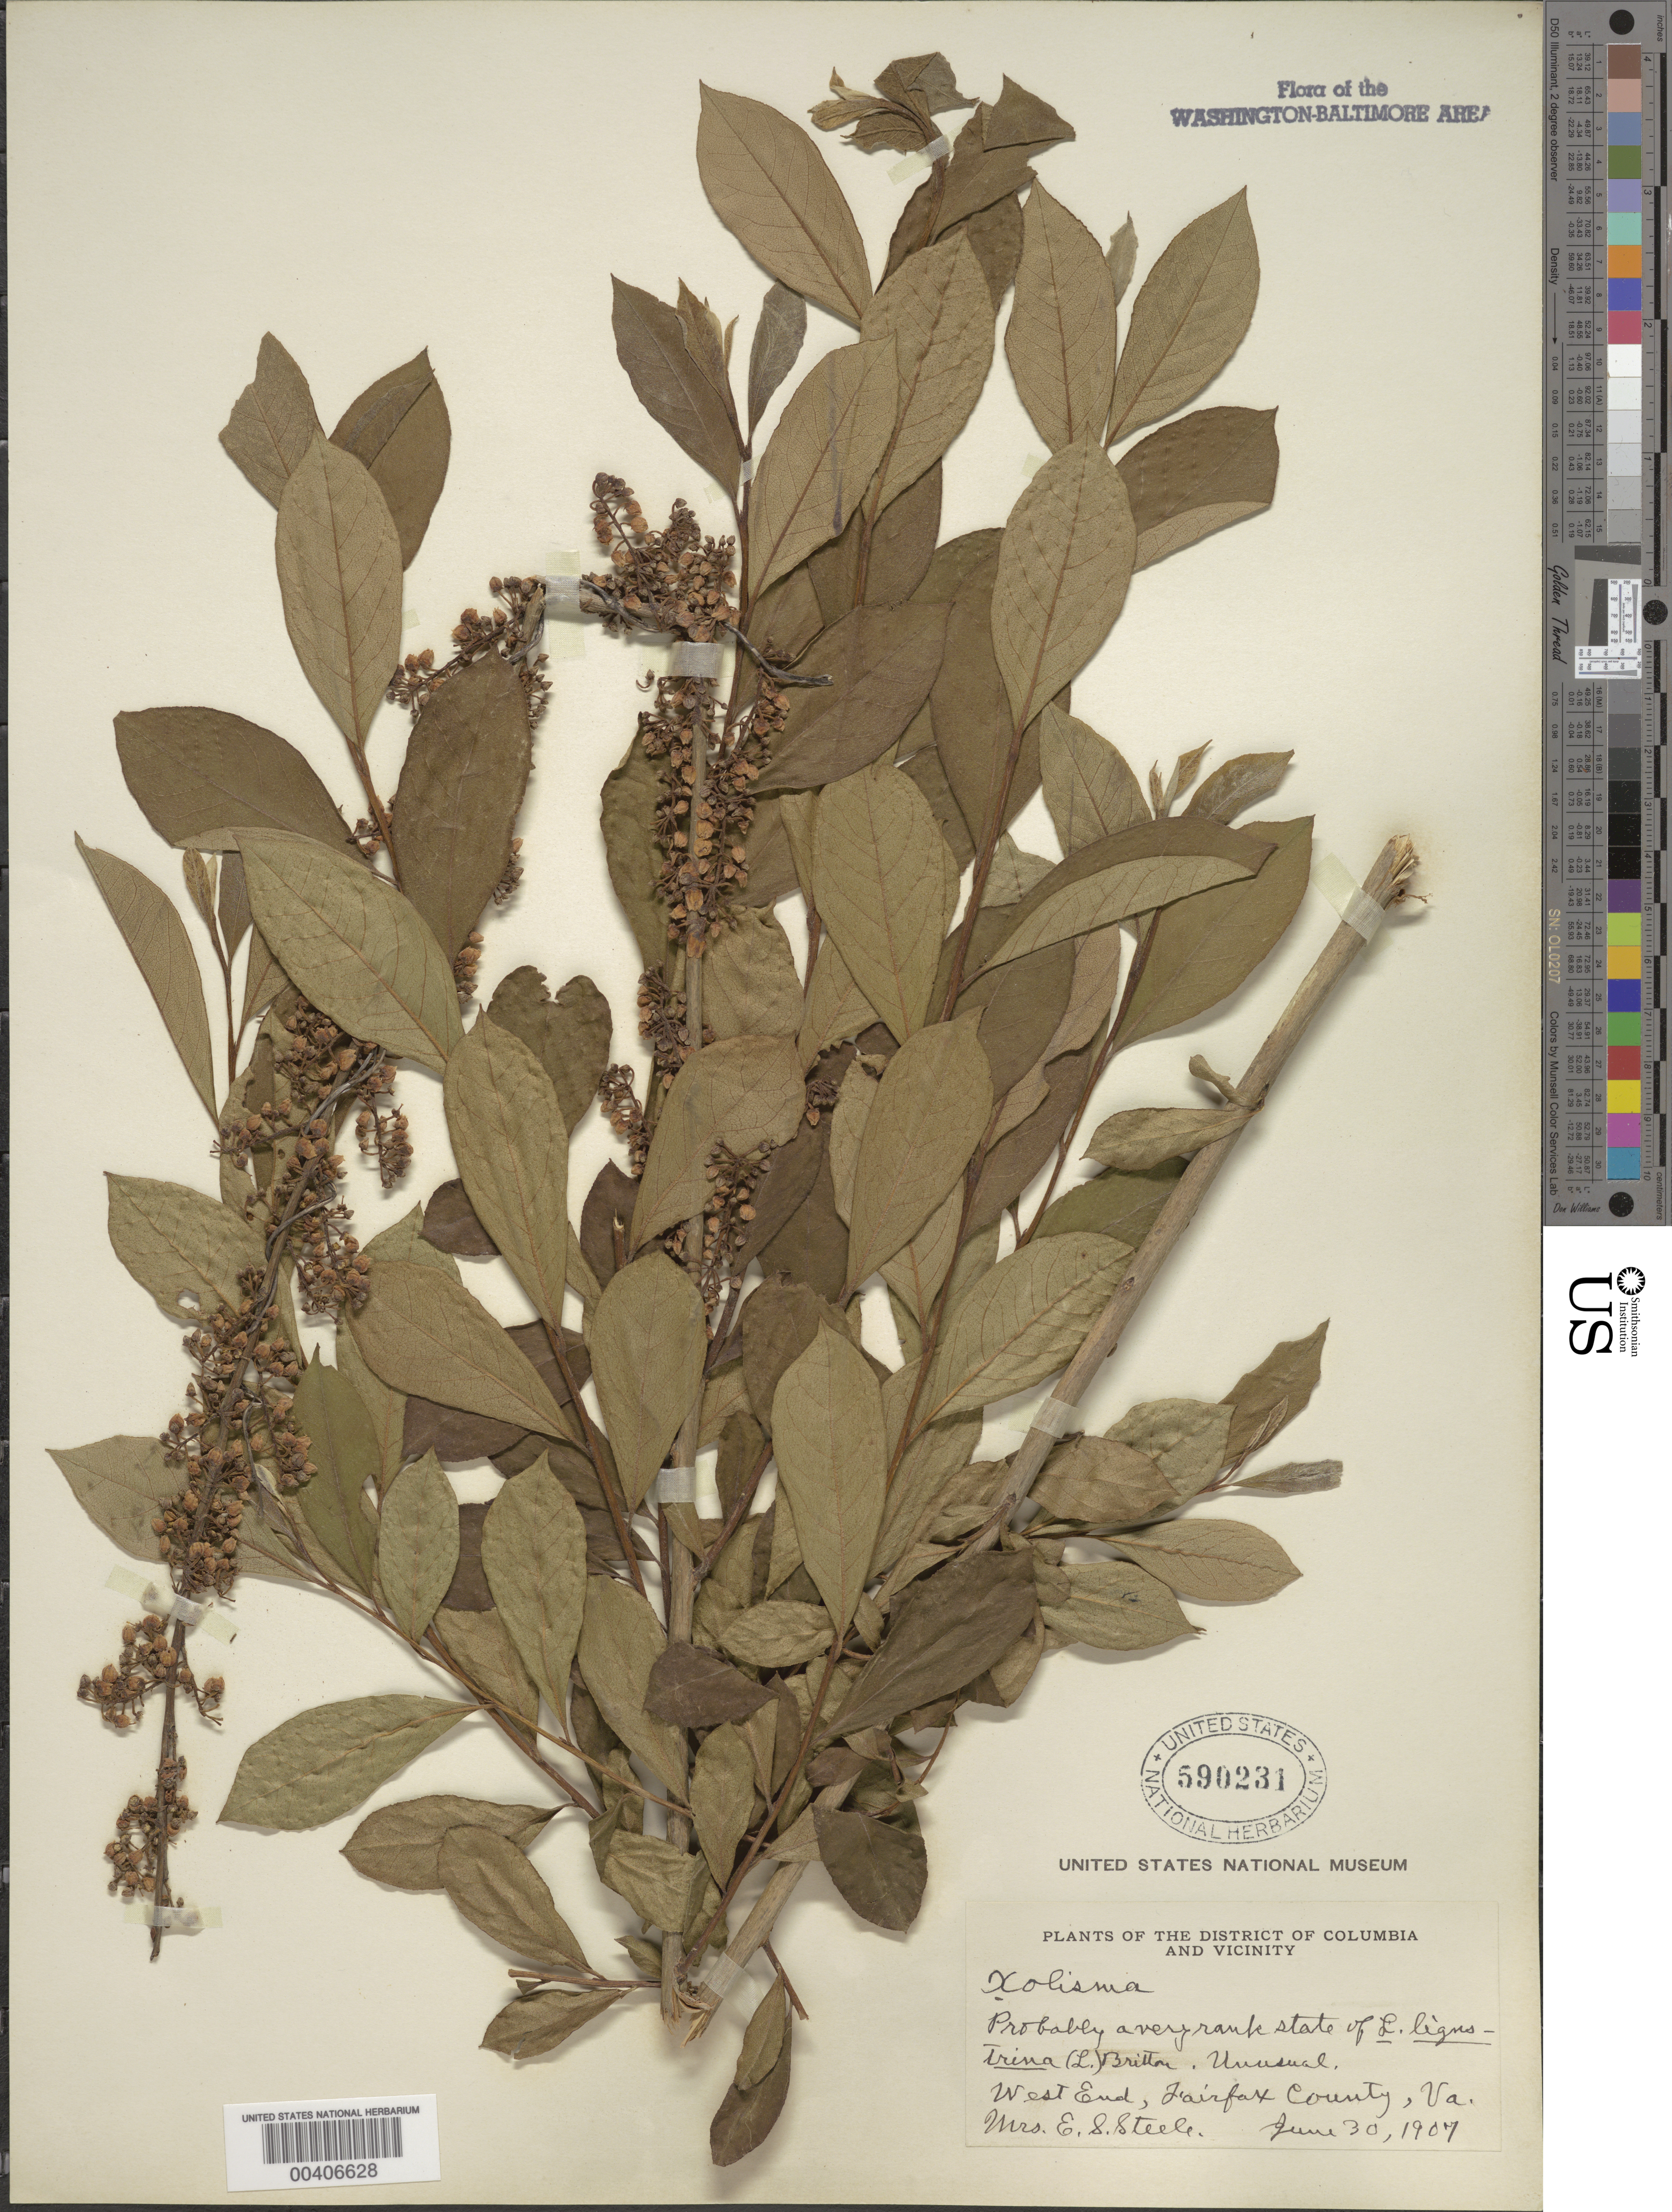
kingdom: Plantae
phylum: Tracheophyta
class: Magnoliopsida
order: Ericales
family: Ericaceae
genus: Lyonia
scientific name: Lyonia ligustrina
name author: (L.) DC.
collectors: E. Steele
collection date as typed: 30 Jun 1907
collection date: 1907-06-30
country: United States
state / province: Virginia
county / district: Fairfax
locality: West End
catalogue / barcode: US 590231